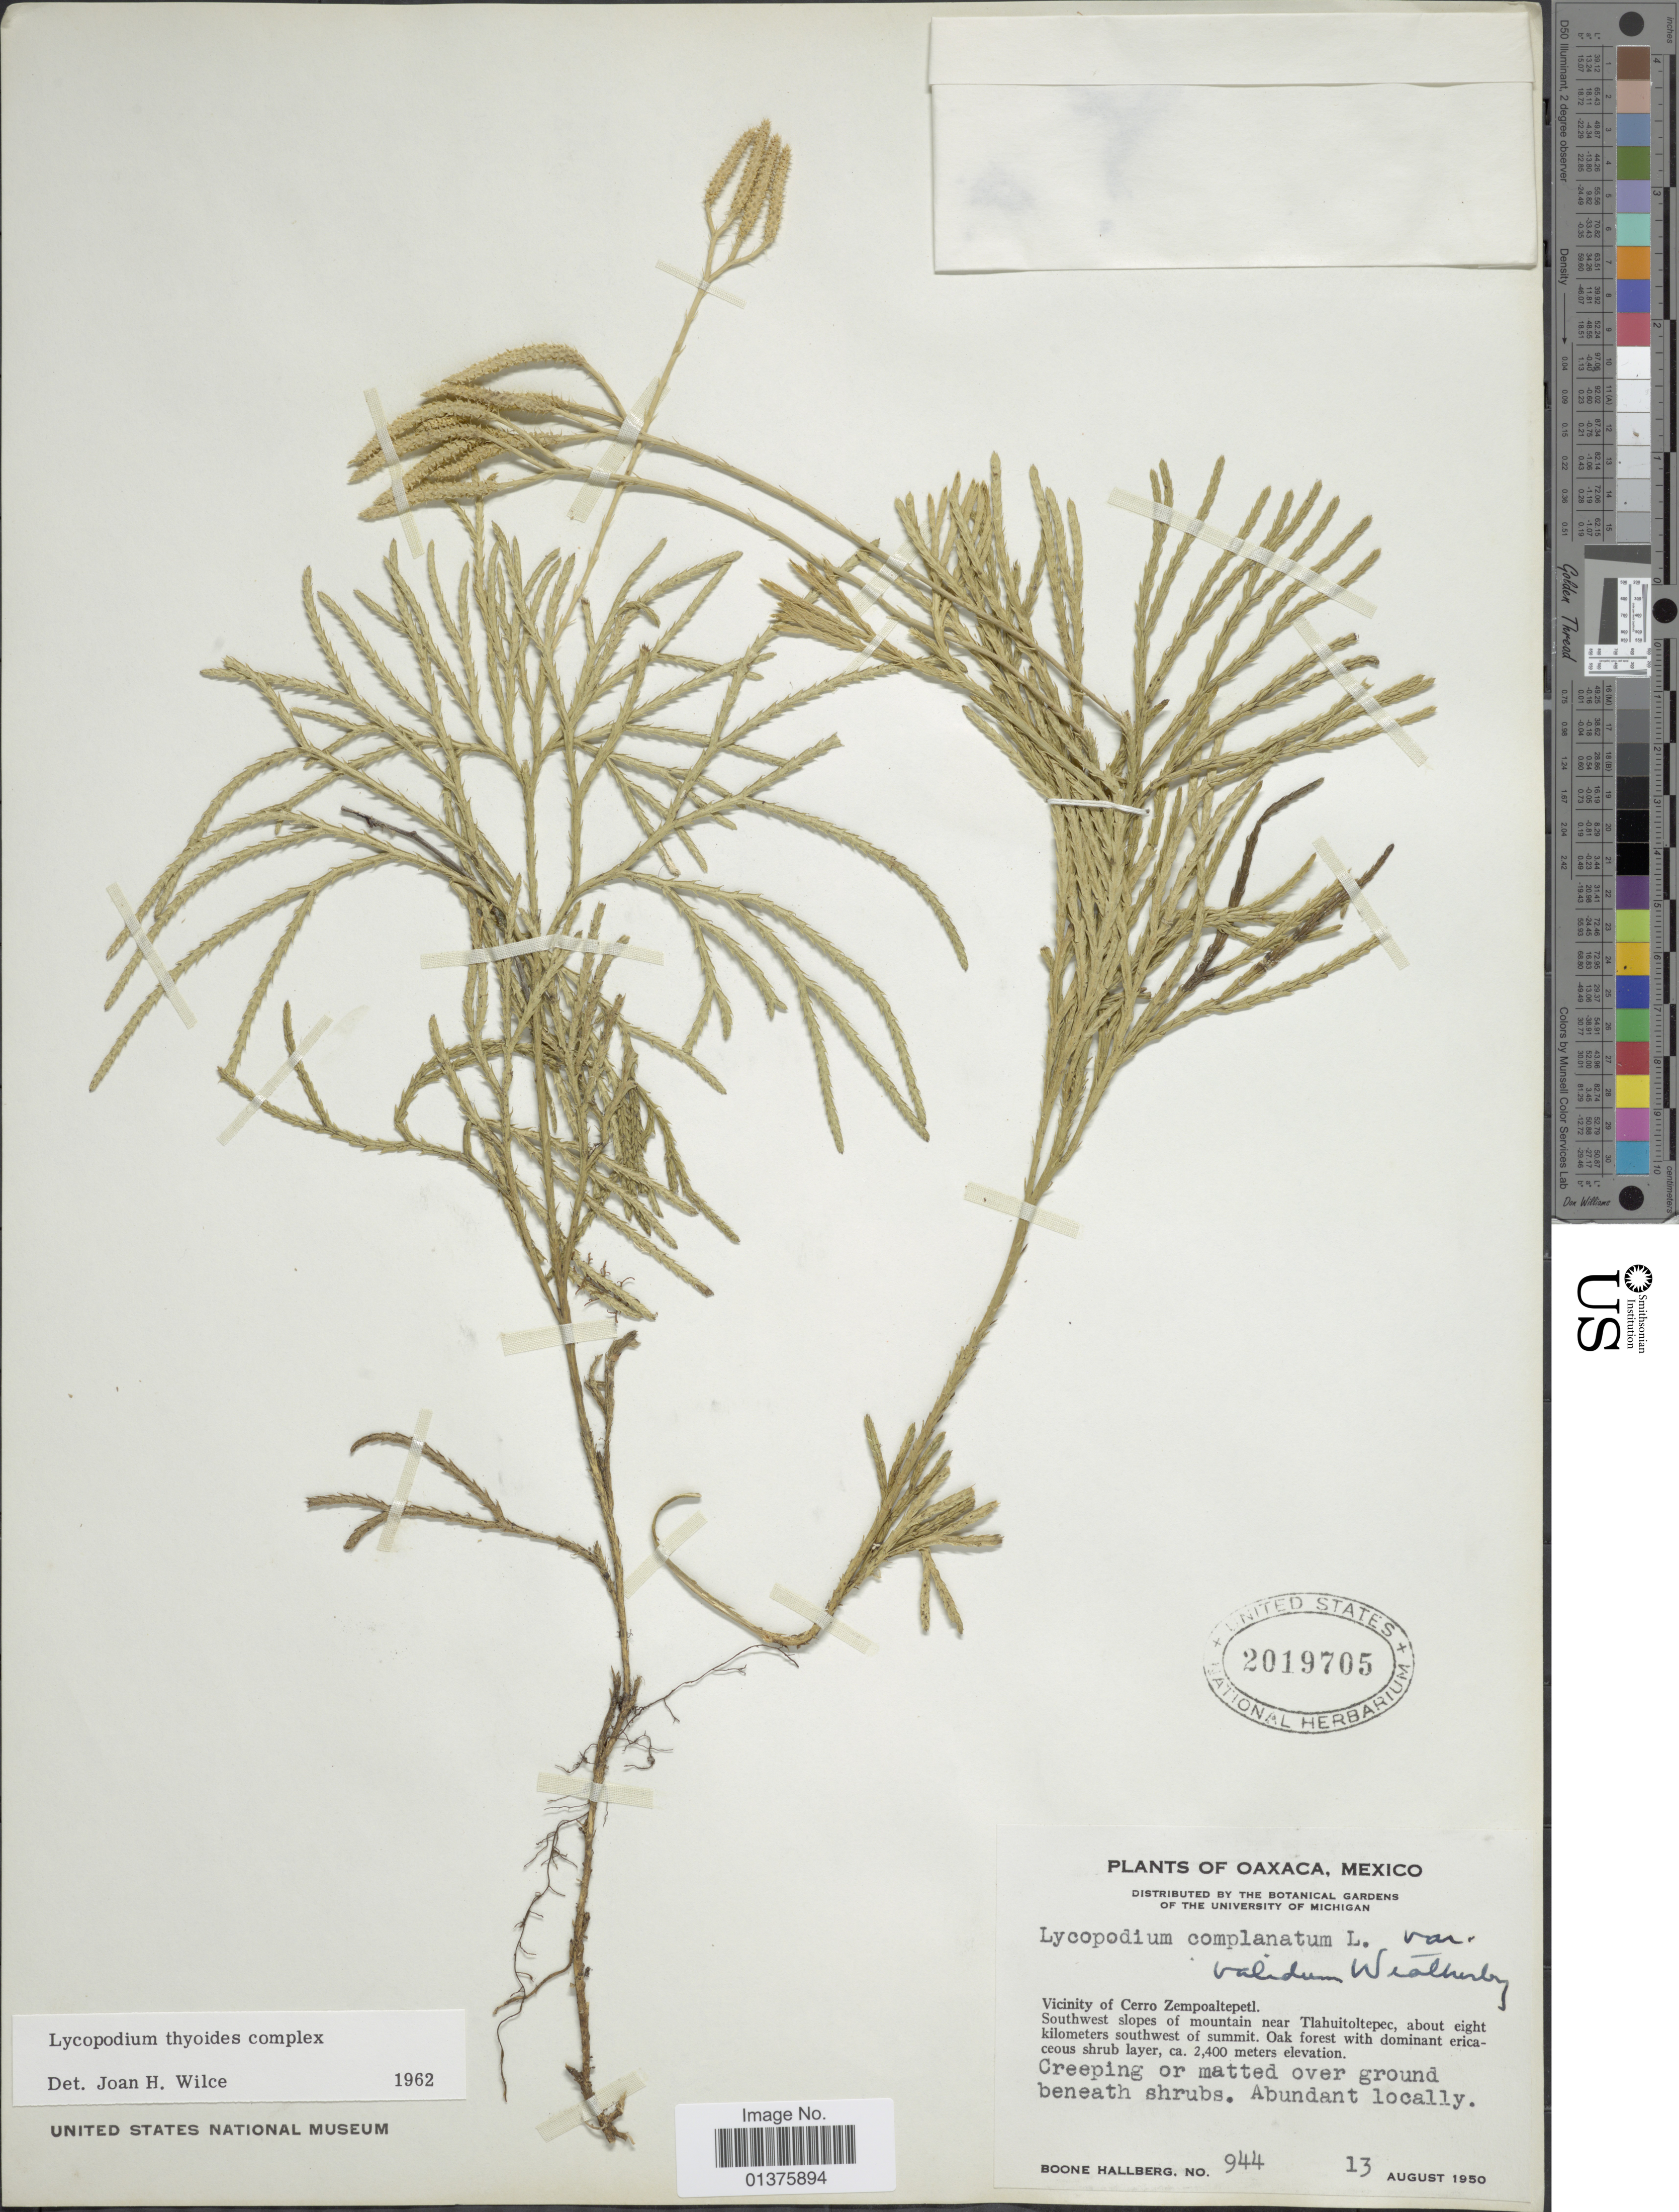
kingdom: Plantae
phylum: Tracheophyta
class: Lycopodiopsida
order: Lycopodiales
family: Lycopodiaceae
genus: Diphasiastrum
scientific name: Diphasiastrum thyoides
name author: (Humb. & Bonpl. ex Willd.) Holub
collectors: B. Hallberg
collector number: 944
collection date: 1950-08-13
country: Mexico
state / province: Oaxaca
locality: Vicinity of Cerro Zempoaltepetl., Southwest slopes of Mountain near Tlahuitoltepec, about eight kilometers southwest of summit, Oak forest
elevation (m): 2400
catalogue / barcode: US 2019705